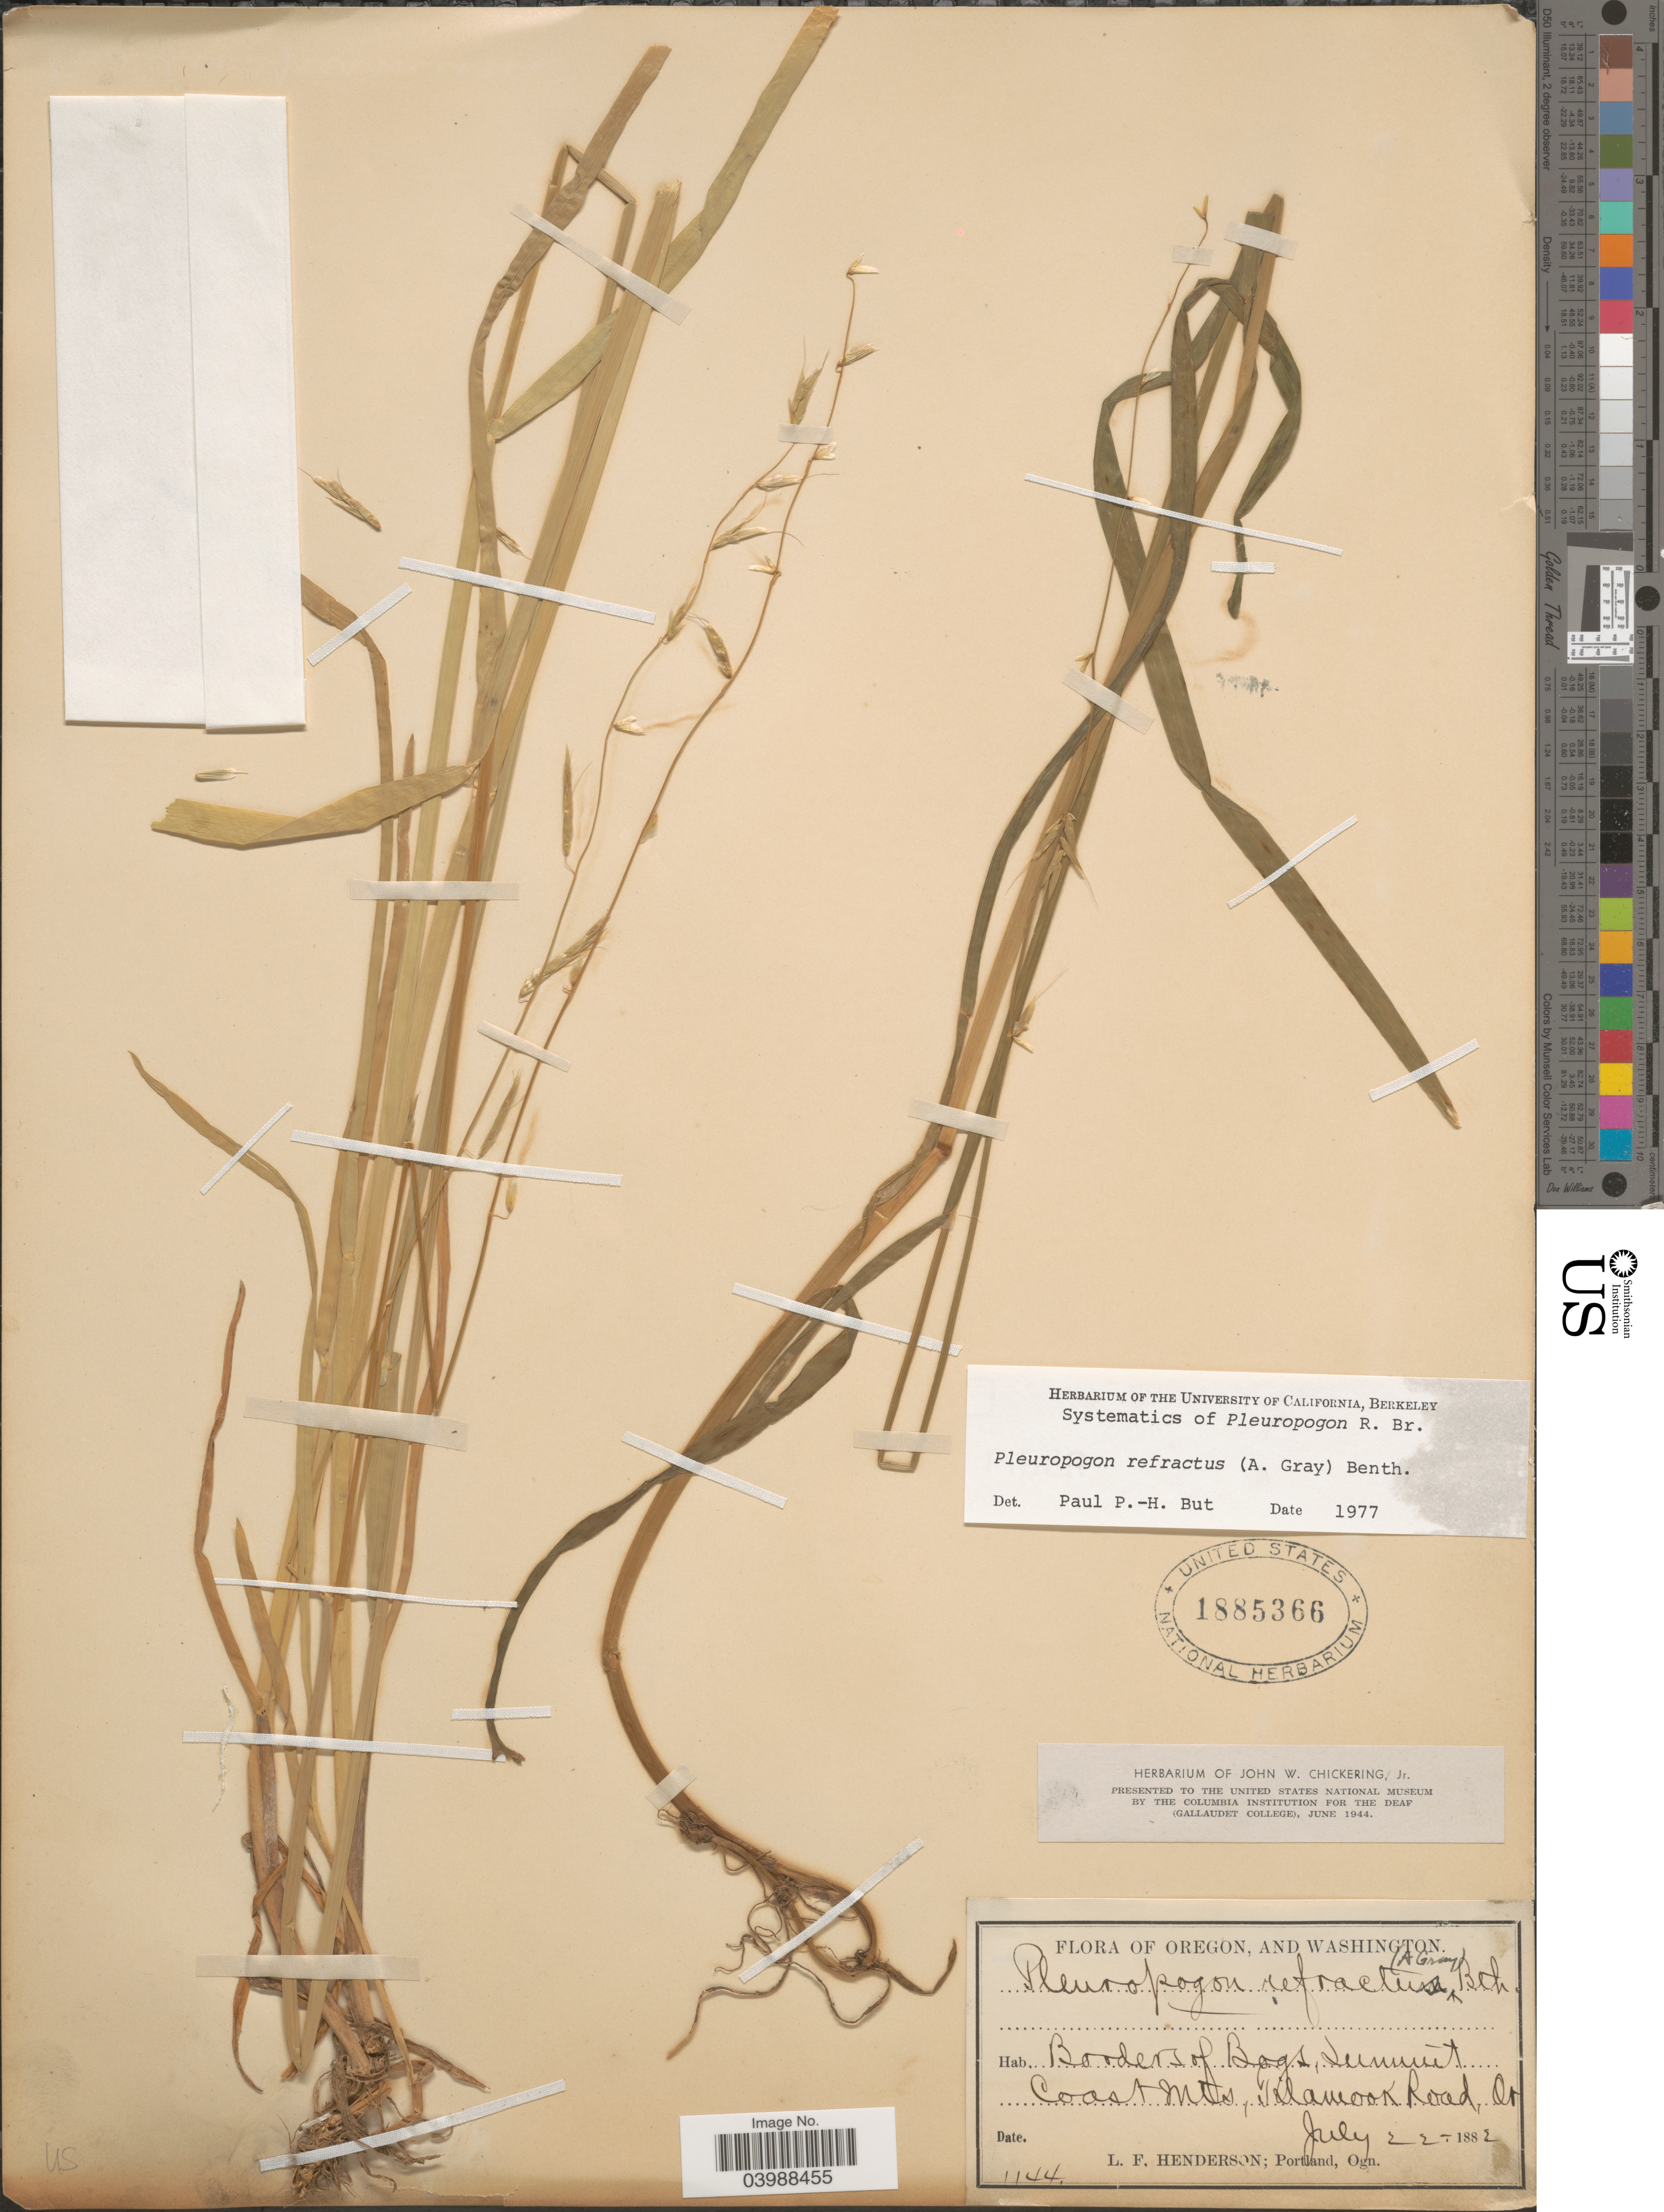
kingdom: Plantae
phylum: Tracheophyta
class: Liliopsida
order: Poales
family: Poaceae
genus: Pleuropogon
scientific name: Pleuropogon refractus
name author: (A. Gray) Benth.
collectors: L. Henderson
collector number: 1144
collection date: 1882-07-22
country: United States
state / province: Oregon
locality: Borders of Bogs, Summit Coast Mts, Tilamook Road.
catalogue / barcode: US 1885366